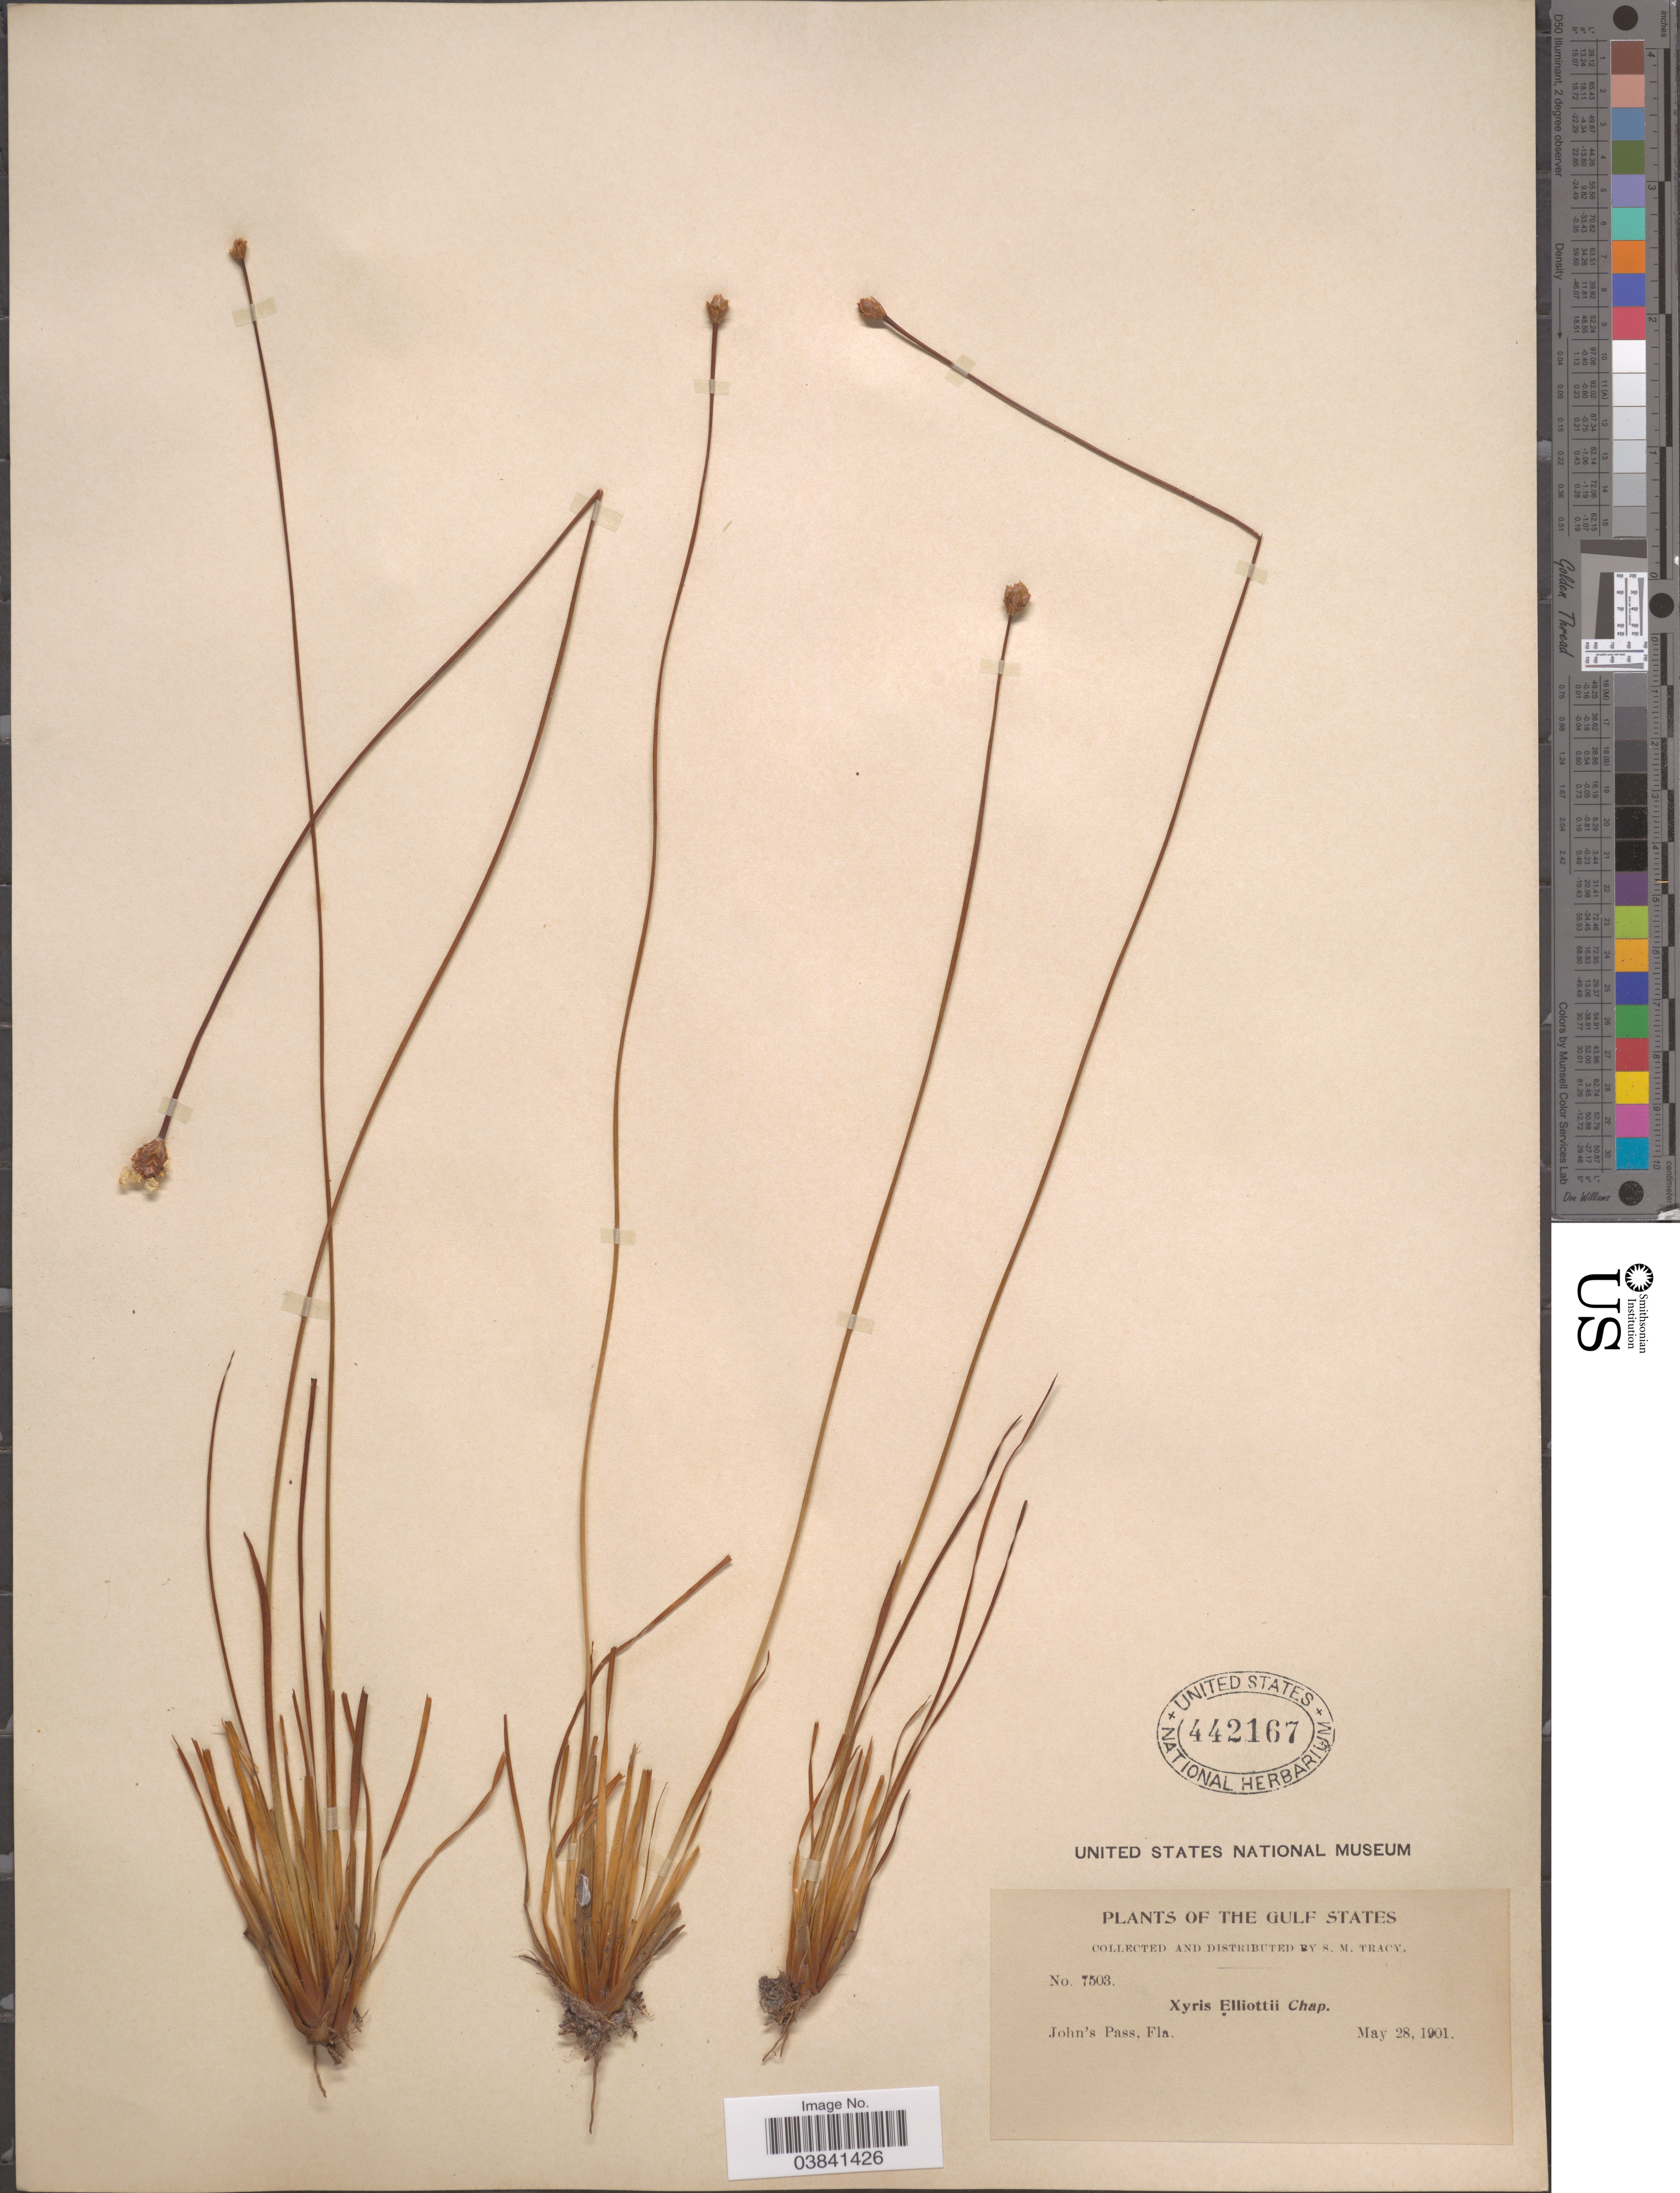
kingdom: Plantae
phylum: Tracheophyta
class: Liliopsida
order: Poales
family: Xyridaceae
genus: Xyris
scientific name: Xyris elliottii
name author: Chapm.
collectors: S. M. Tracy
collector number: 7503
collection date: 1901-05-28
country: United States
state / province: Florida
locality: Gulf States. John's Pass.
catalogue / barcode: US 442167